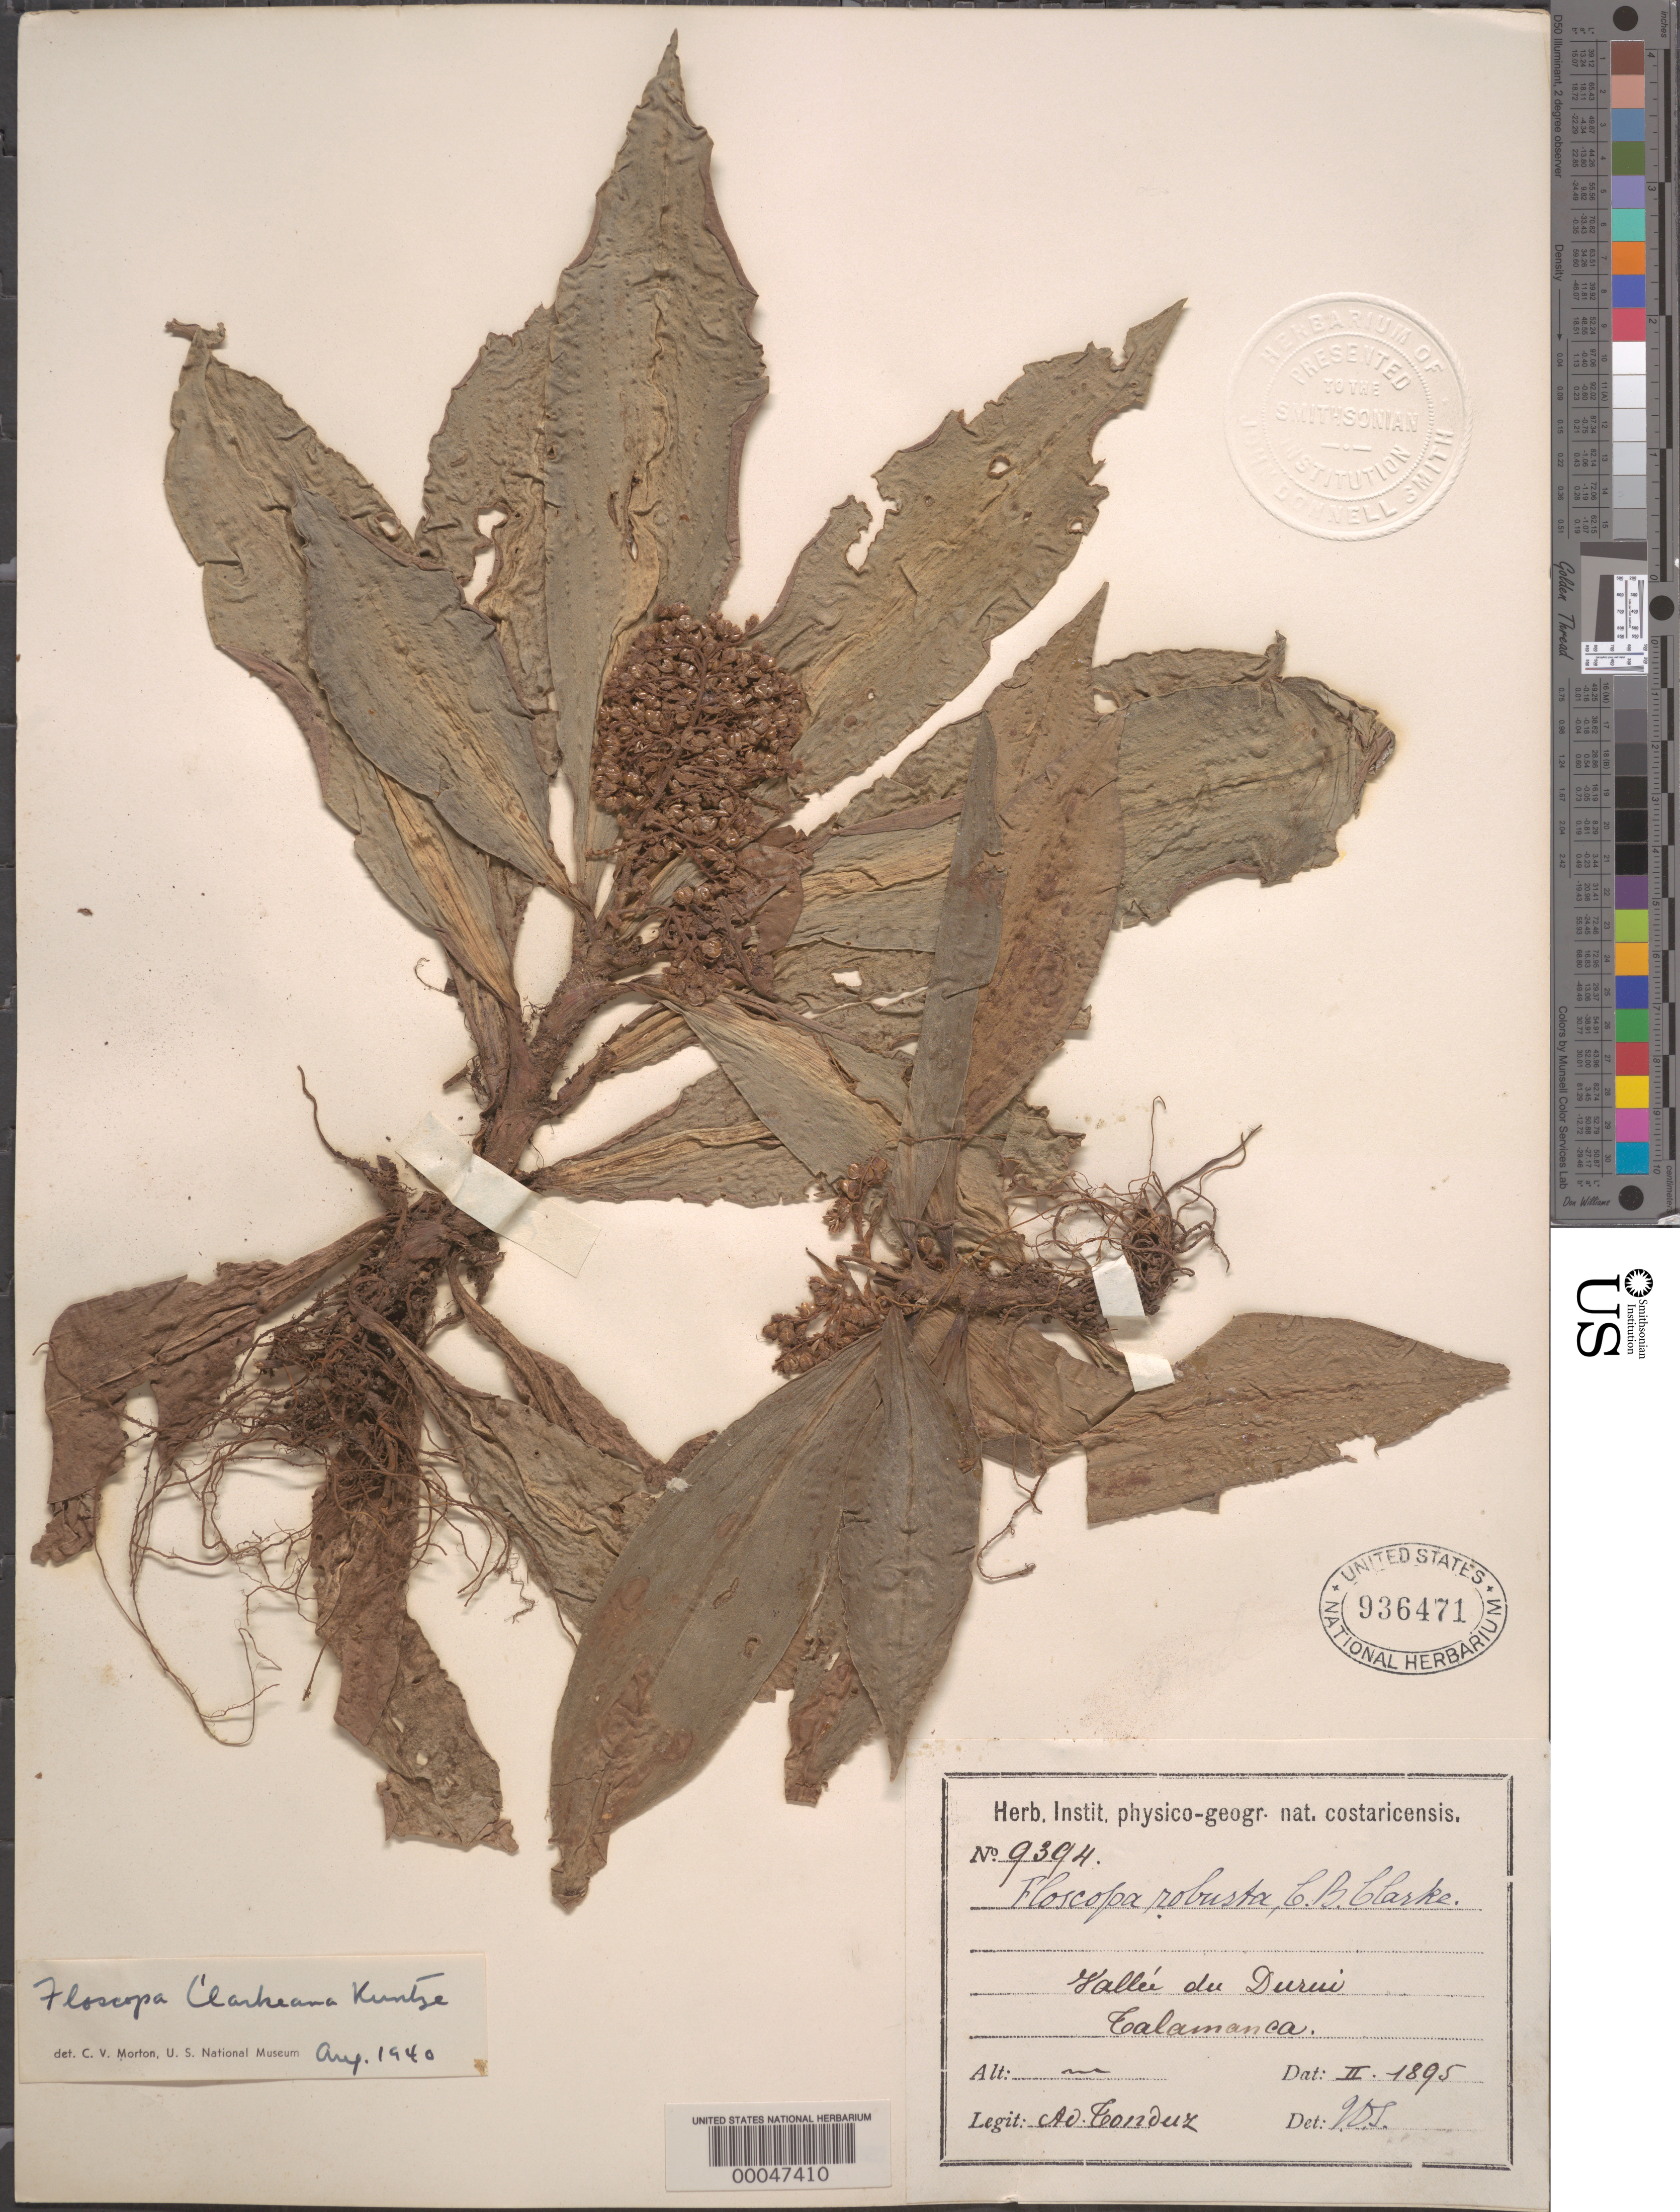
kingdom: Plantae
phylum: Tracheophyta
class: Liliopsida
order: Commelinales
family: Commelinaceae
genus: Floscopa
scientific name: Floscopa robusta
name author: (Seub.) C.B. Clarke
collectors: A. Tonduz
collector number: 9394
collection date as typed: Feb 1895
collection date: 1895-02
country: Costa Rica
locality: Durui Valley, Talamanaca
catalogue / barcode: US 936471